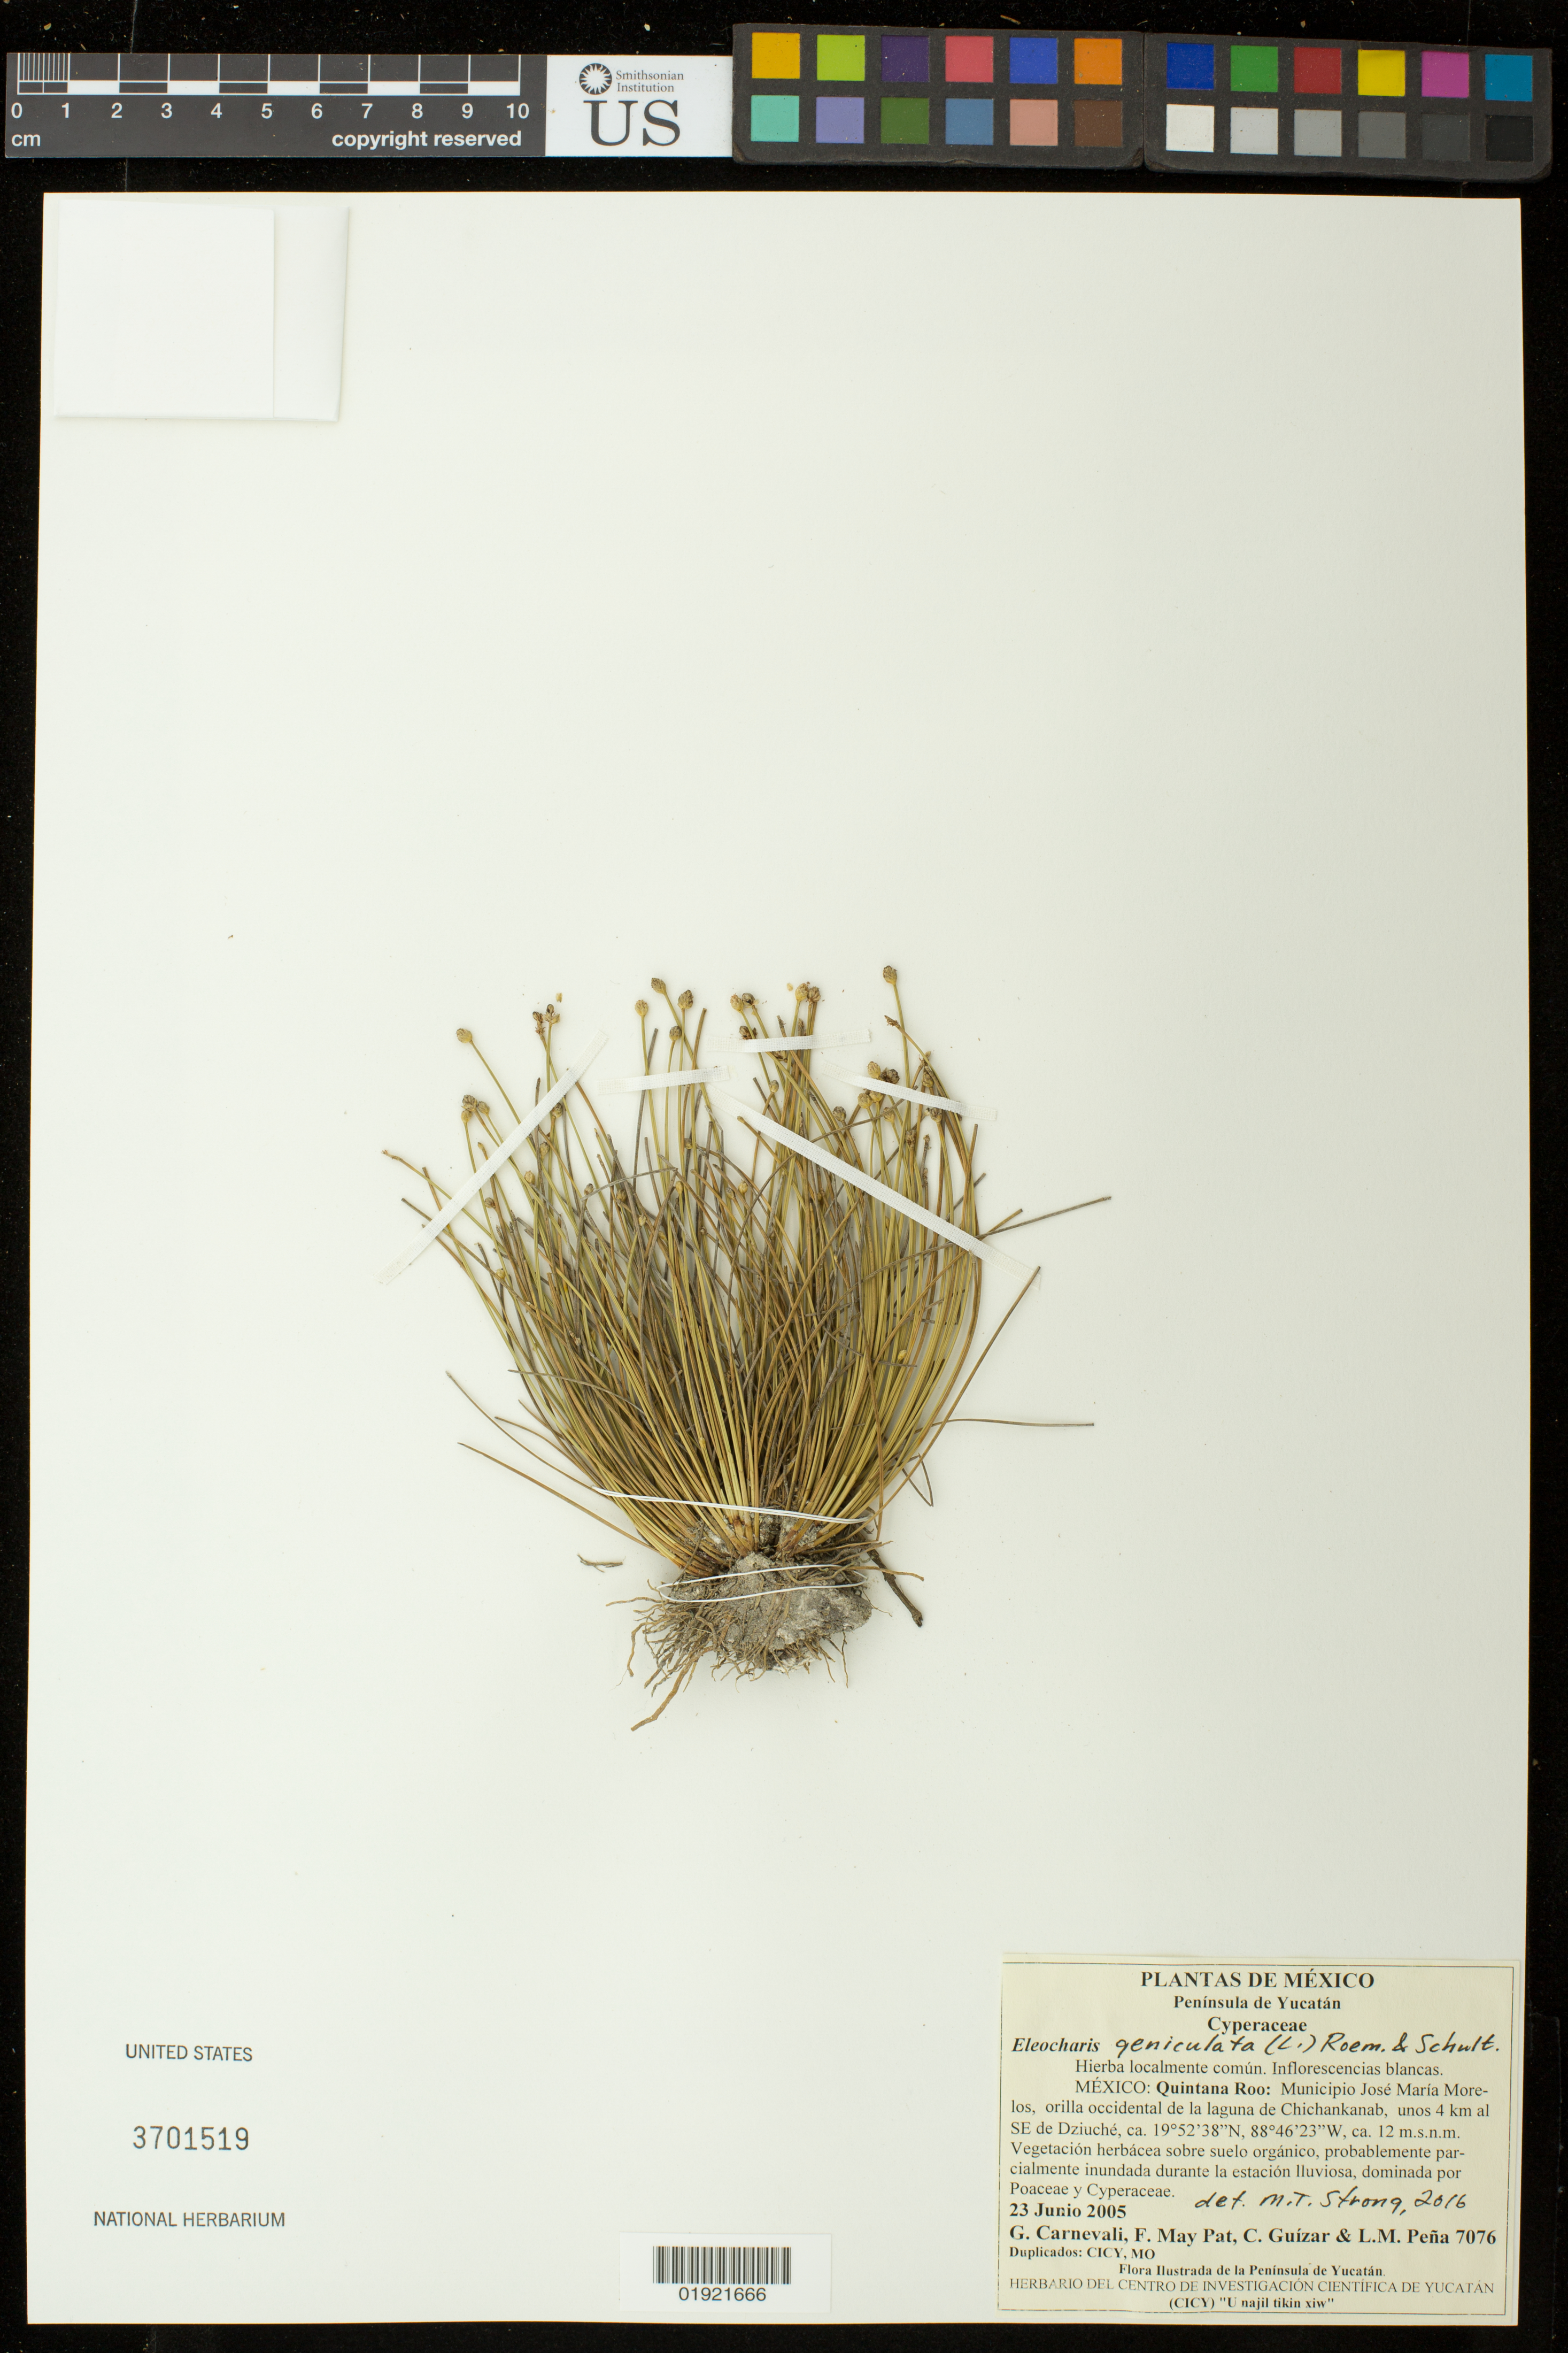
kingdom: Plantae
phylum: Tracheophyta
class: Liliopsida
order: Poales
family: Cyperaceae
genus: Eleocharis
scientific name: Eleocharis geniculata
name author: (L.) Roem. & Schult.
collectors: G. Carnevali, F. Pat, C. Guizar & L. Pena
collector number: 7076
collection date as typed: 23 Junio 2005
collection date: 2005-06-23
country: Mexico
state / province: Quintana Roo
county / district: Jose Ma. Morelos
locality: orilla occiidental de la laguna de Chichankanab, unos 4 km al SE de Dziuche,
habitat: Vegetacion herbacea sobre suelo organico, probablemente parcialmente inundada durante la estacion iluviosa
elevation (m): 12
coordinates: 19 52 38 N, 88 46 23 W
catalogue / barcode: US 3701519